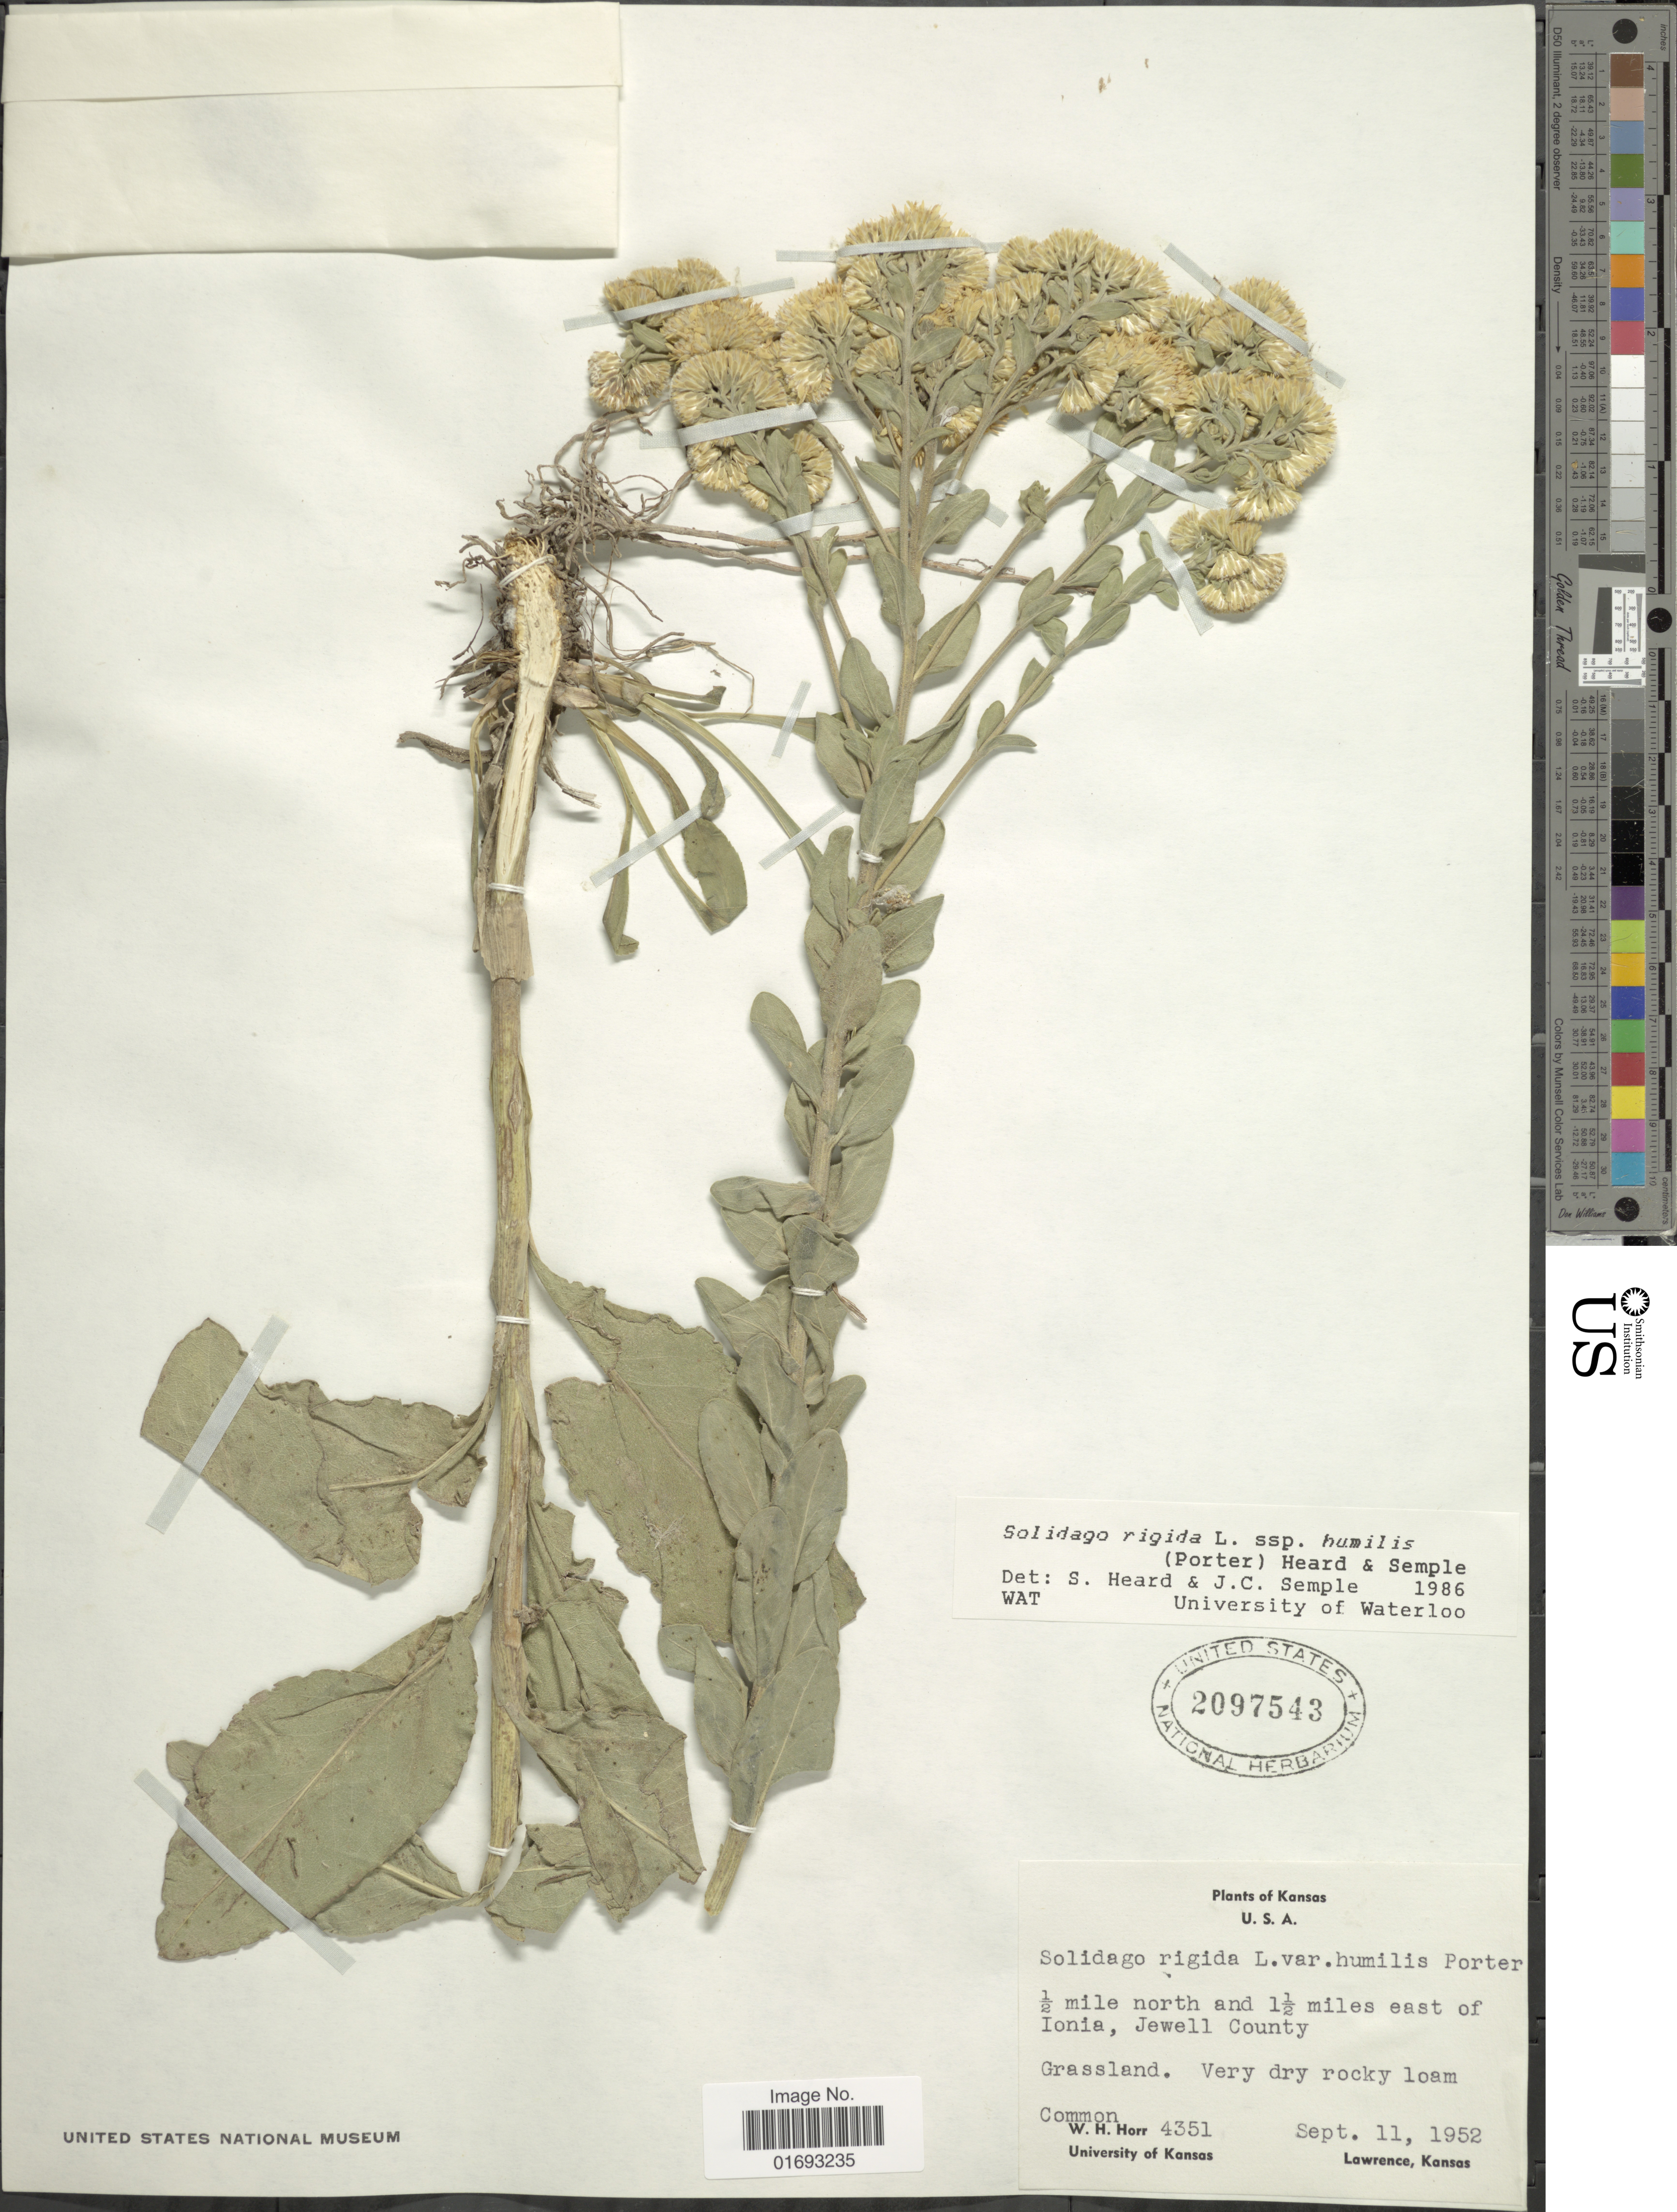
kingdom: Plantae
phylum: Tracheophyta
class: Magnoliopsida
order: Asterales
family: Asteraceae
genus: Oligoneuron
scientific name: Oligoneuron rigidum var. humile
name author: (Porter) G.L. Nesom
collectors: W. H. Horr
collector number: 4351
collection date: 1952-09-11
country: United States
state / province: Kansas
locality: ½ mile north and 1½ miles east of Ionia, Jewell County, Grassland, very dry rocky loam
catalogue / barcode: US 2097543